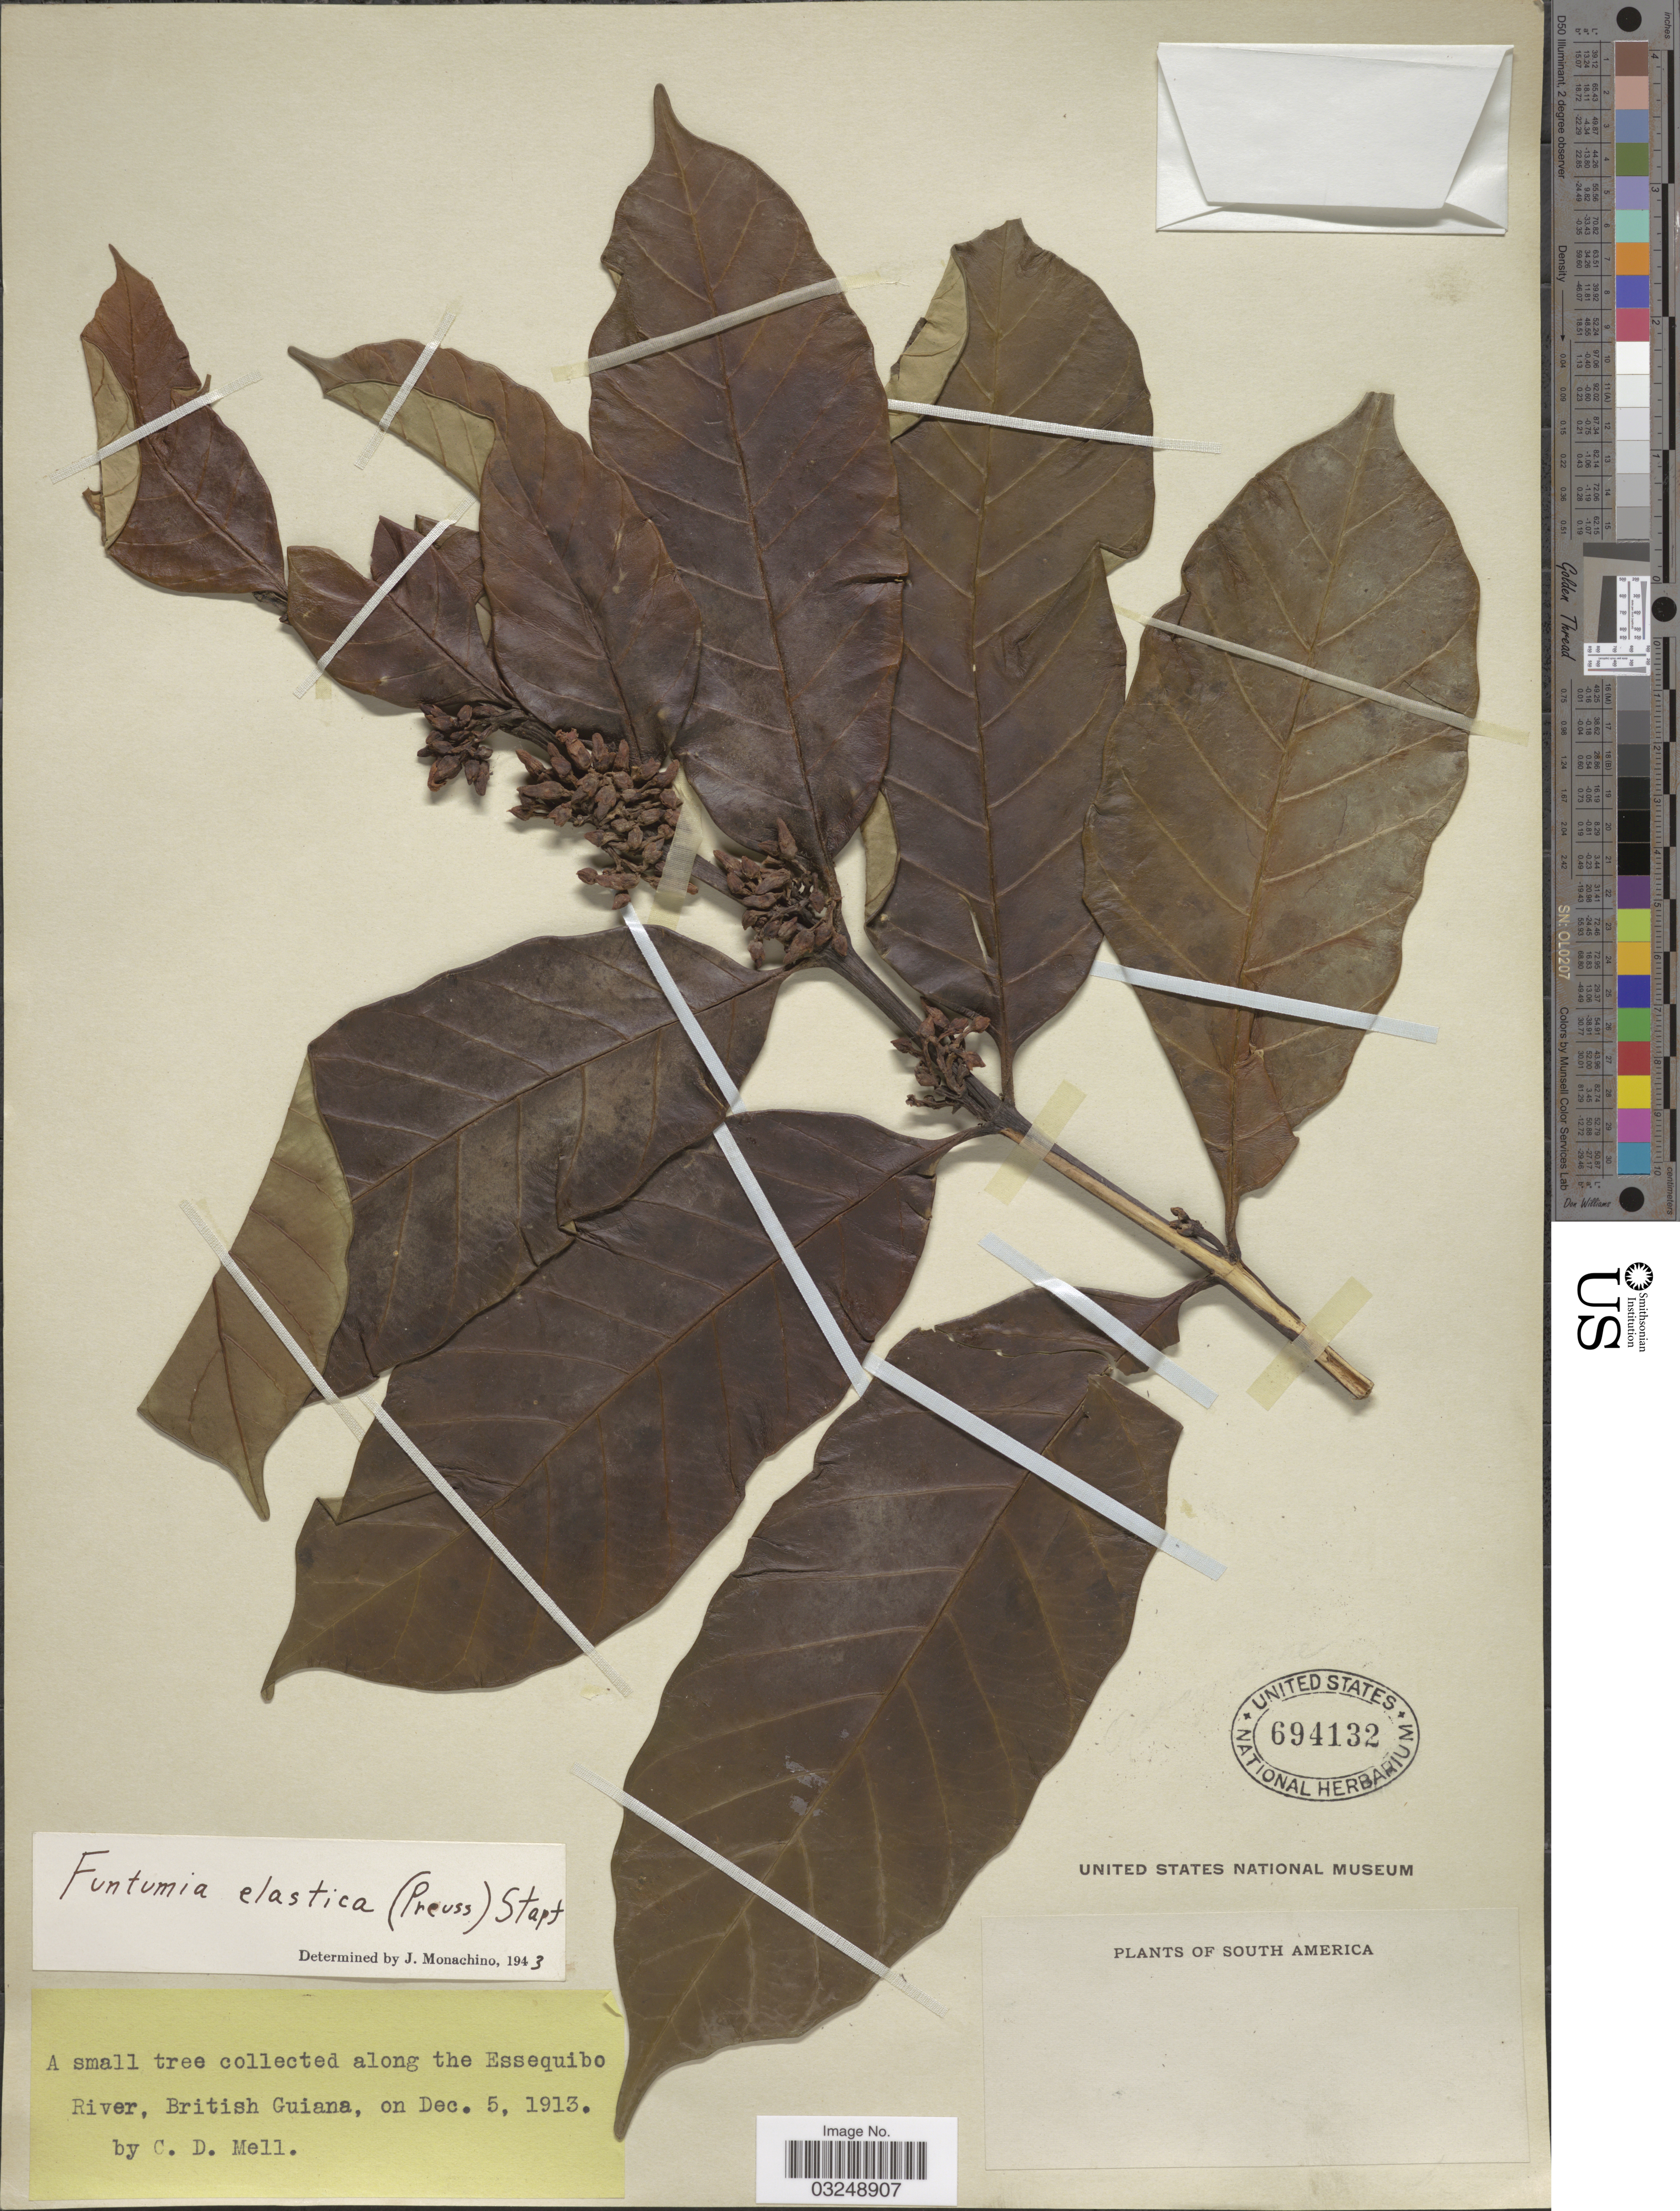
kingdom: Plantae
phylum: Tracheophyta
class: Magnoliopsida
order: Gentianales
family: Apocynaceae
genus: Funtumia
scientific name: Funtumia elastica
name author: Stapf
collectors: C. D. Mell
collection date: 1913-12-05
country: Guyana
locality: Along the Essequibo River, British Guiana.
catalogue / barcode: US 694132